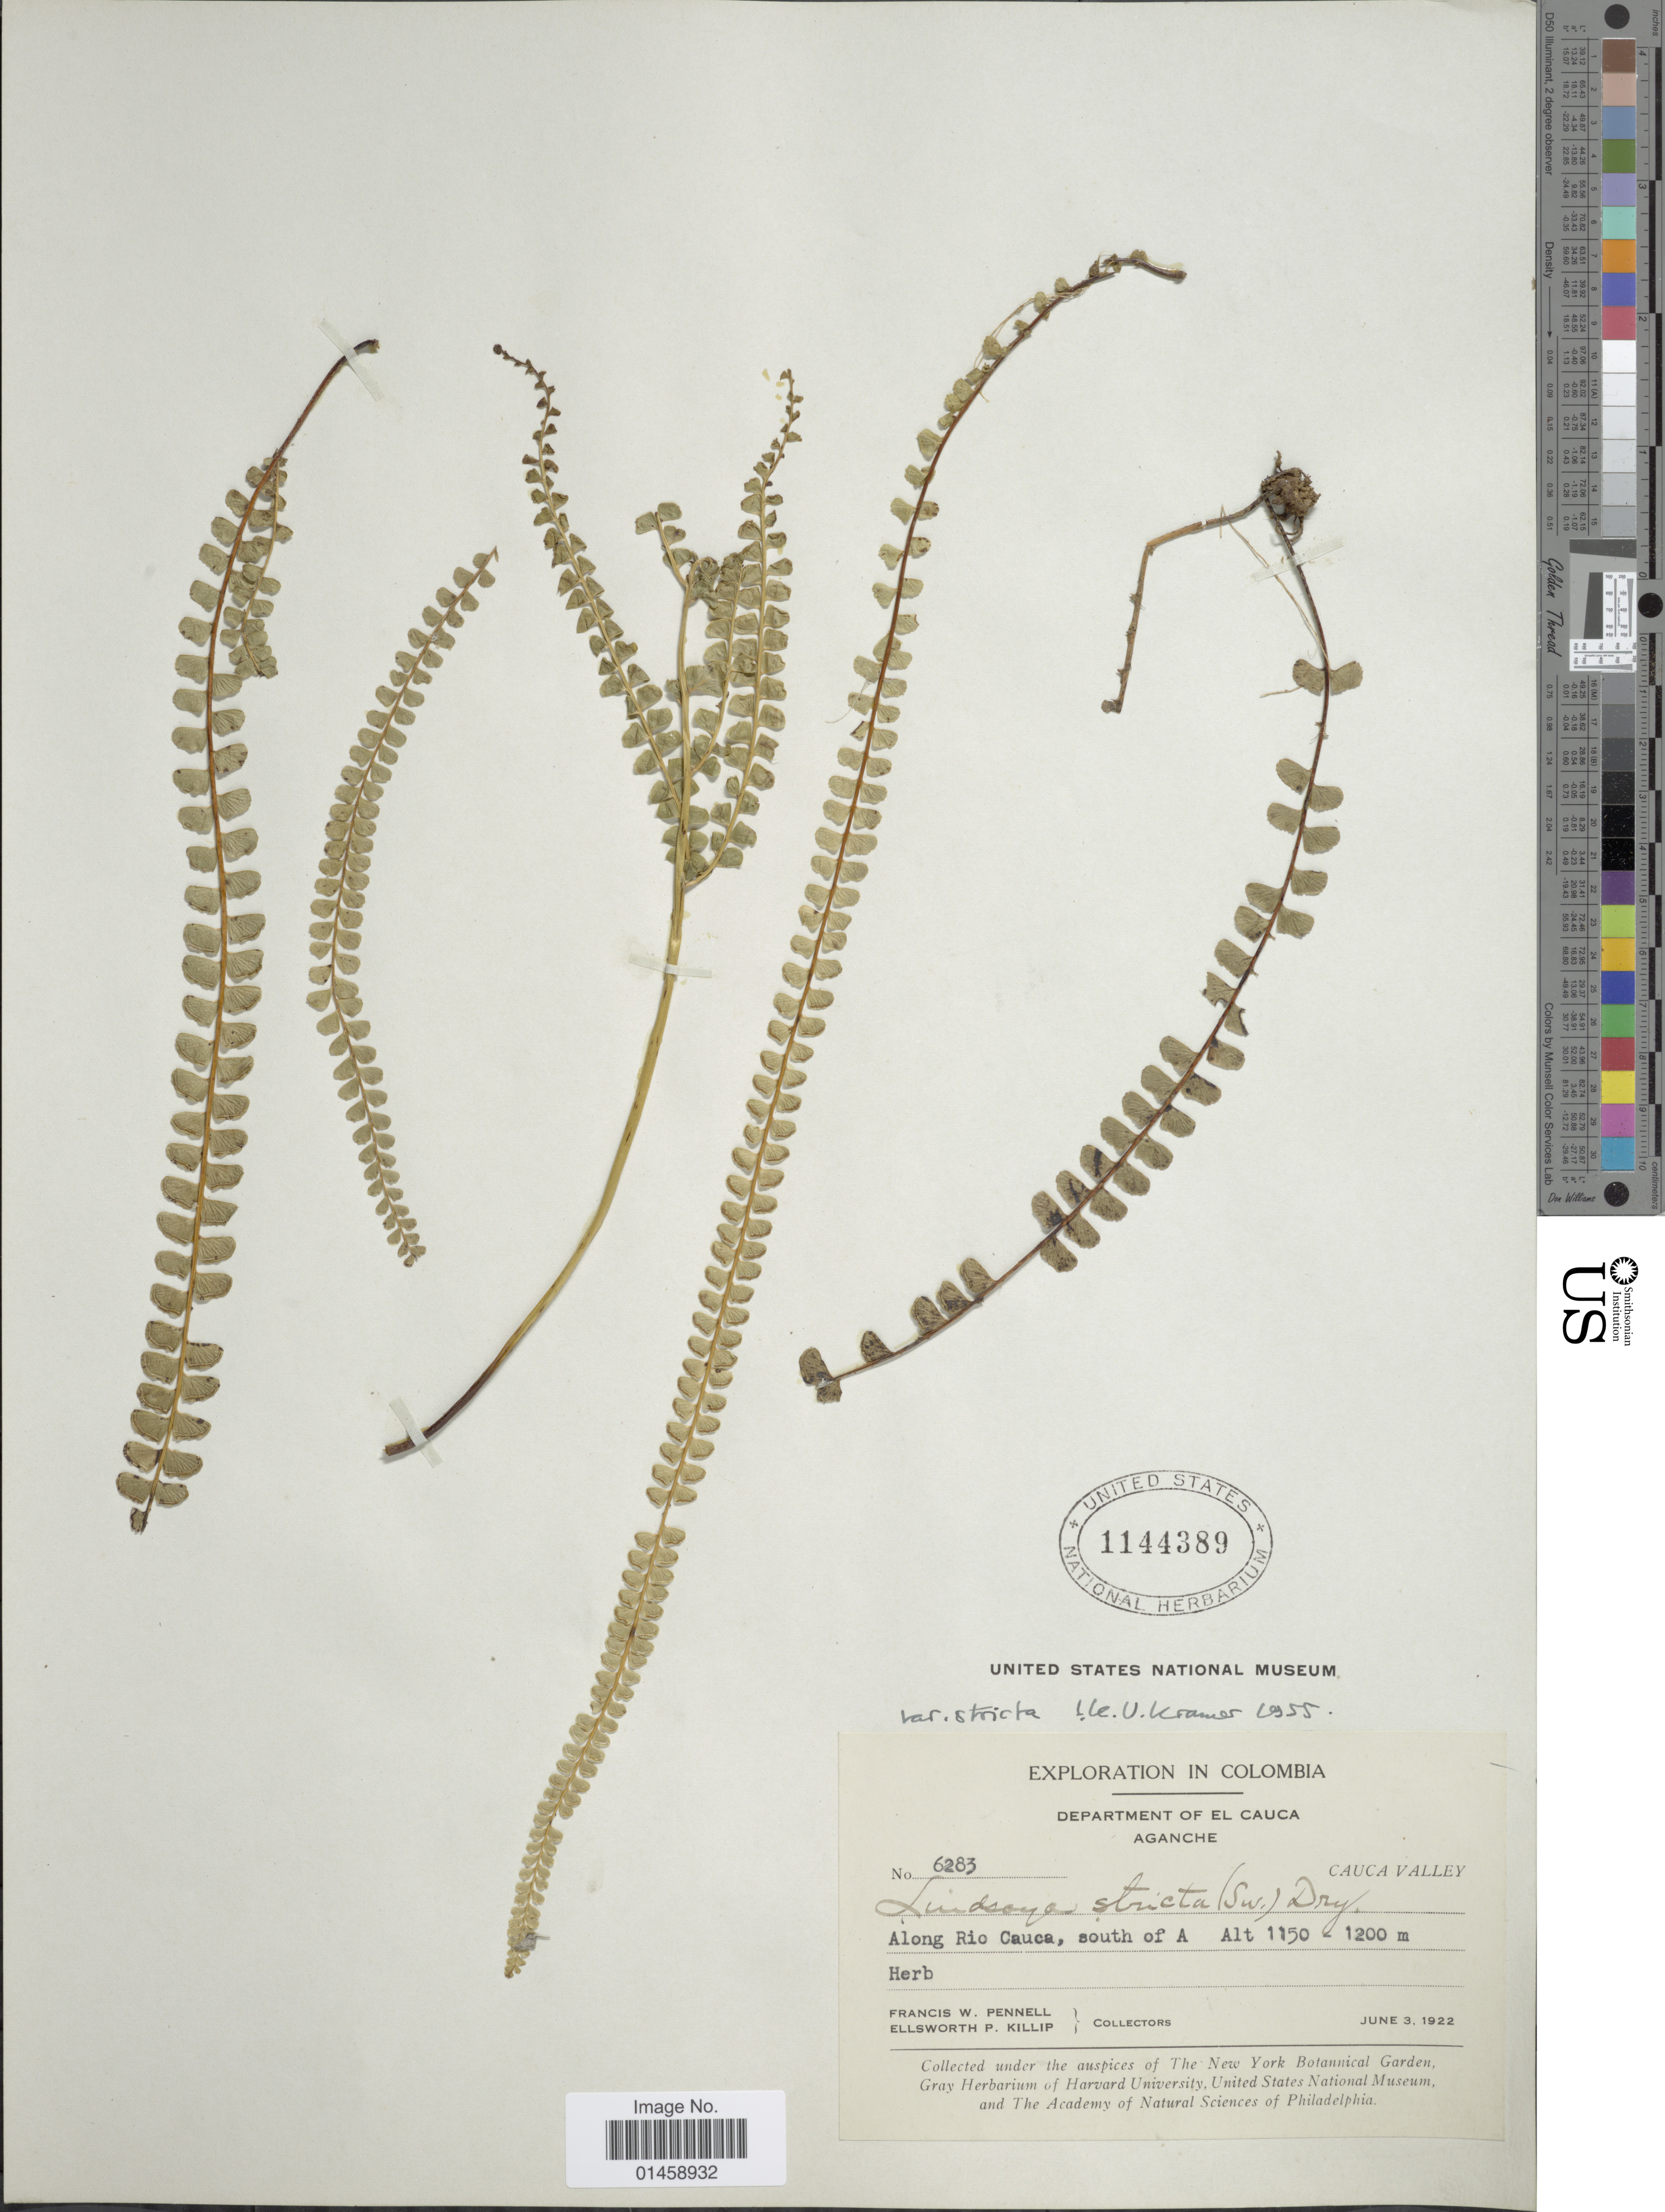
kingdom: Plantae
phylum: Tracheophyta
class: Polypodiopsida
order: Polypodiales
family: Lindsaeaceae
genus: Lindsaea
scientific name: Lindsaea stricta f. stricta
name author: (Sw.) Dryand.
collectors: F. W. Pennell & E. P. Killip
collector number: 6283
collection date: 1922-06-03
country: Colombia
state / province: Valle del Cauca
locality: Aganche, Along Rio Cauca, south of A. Cauca Valley.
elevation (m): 1150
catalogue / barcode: US 1144389